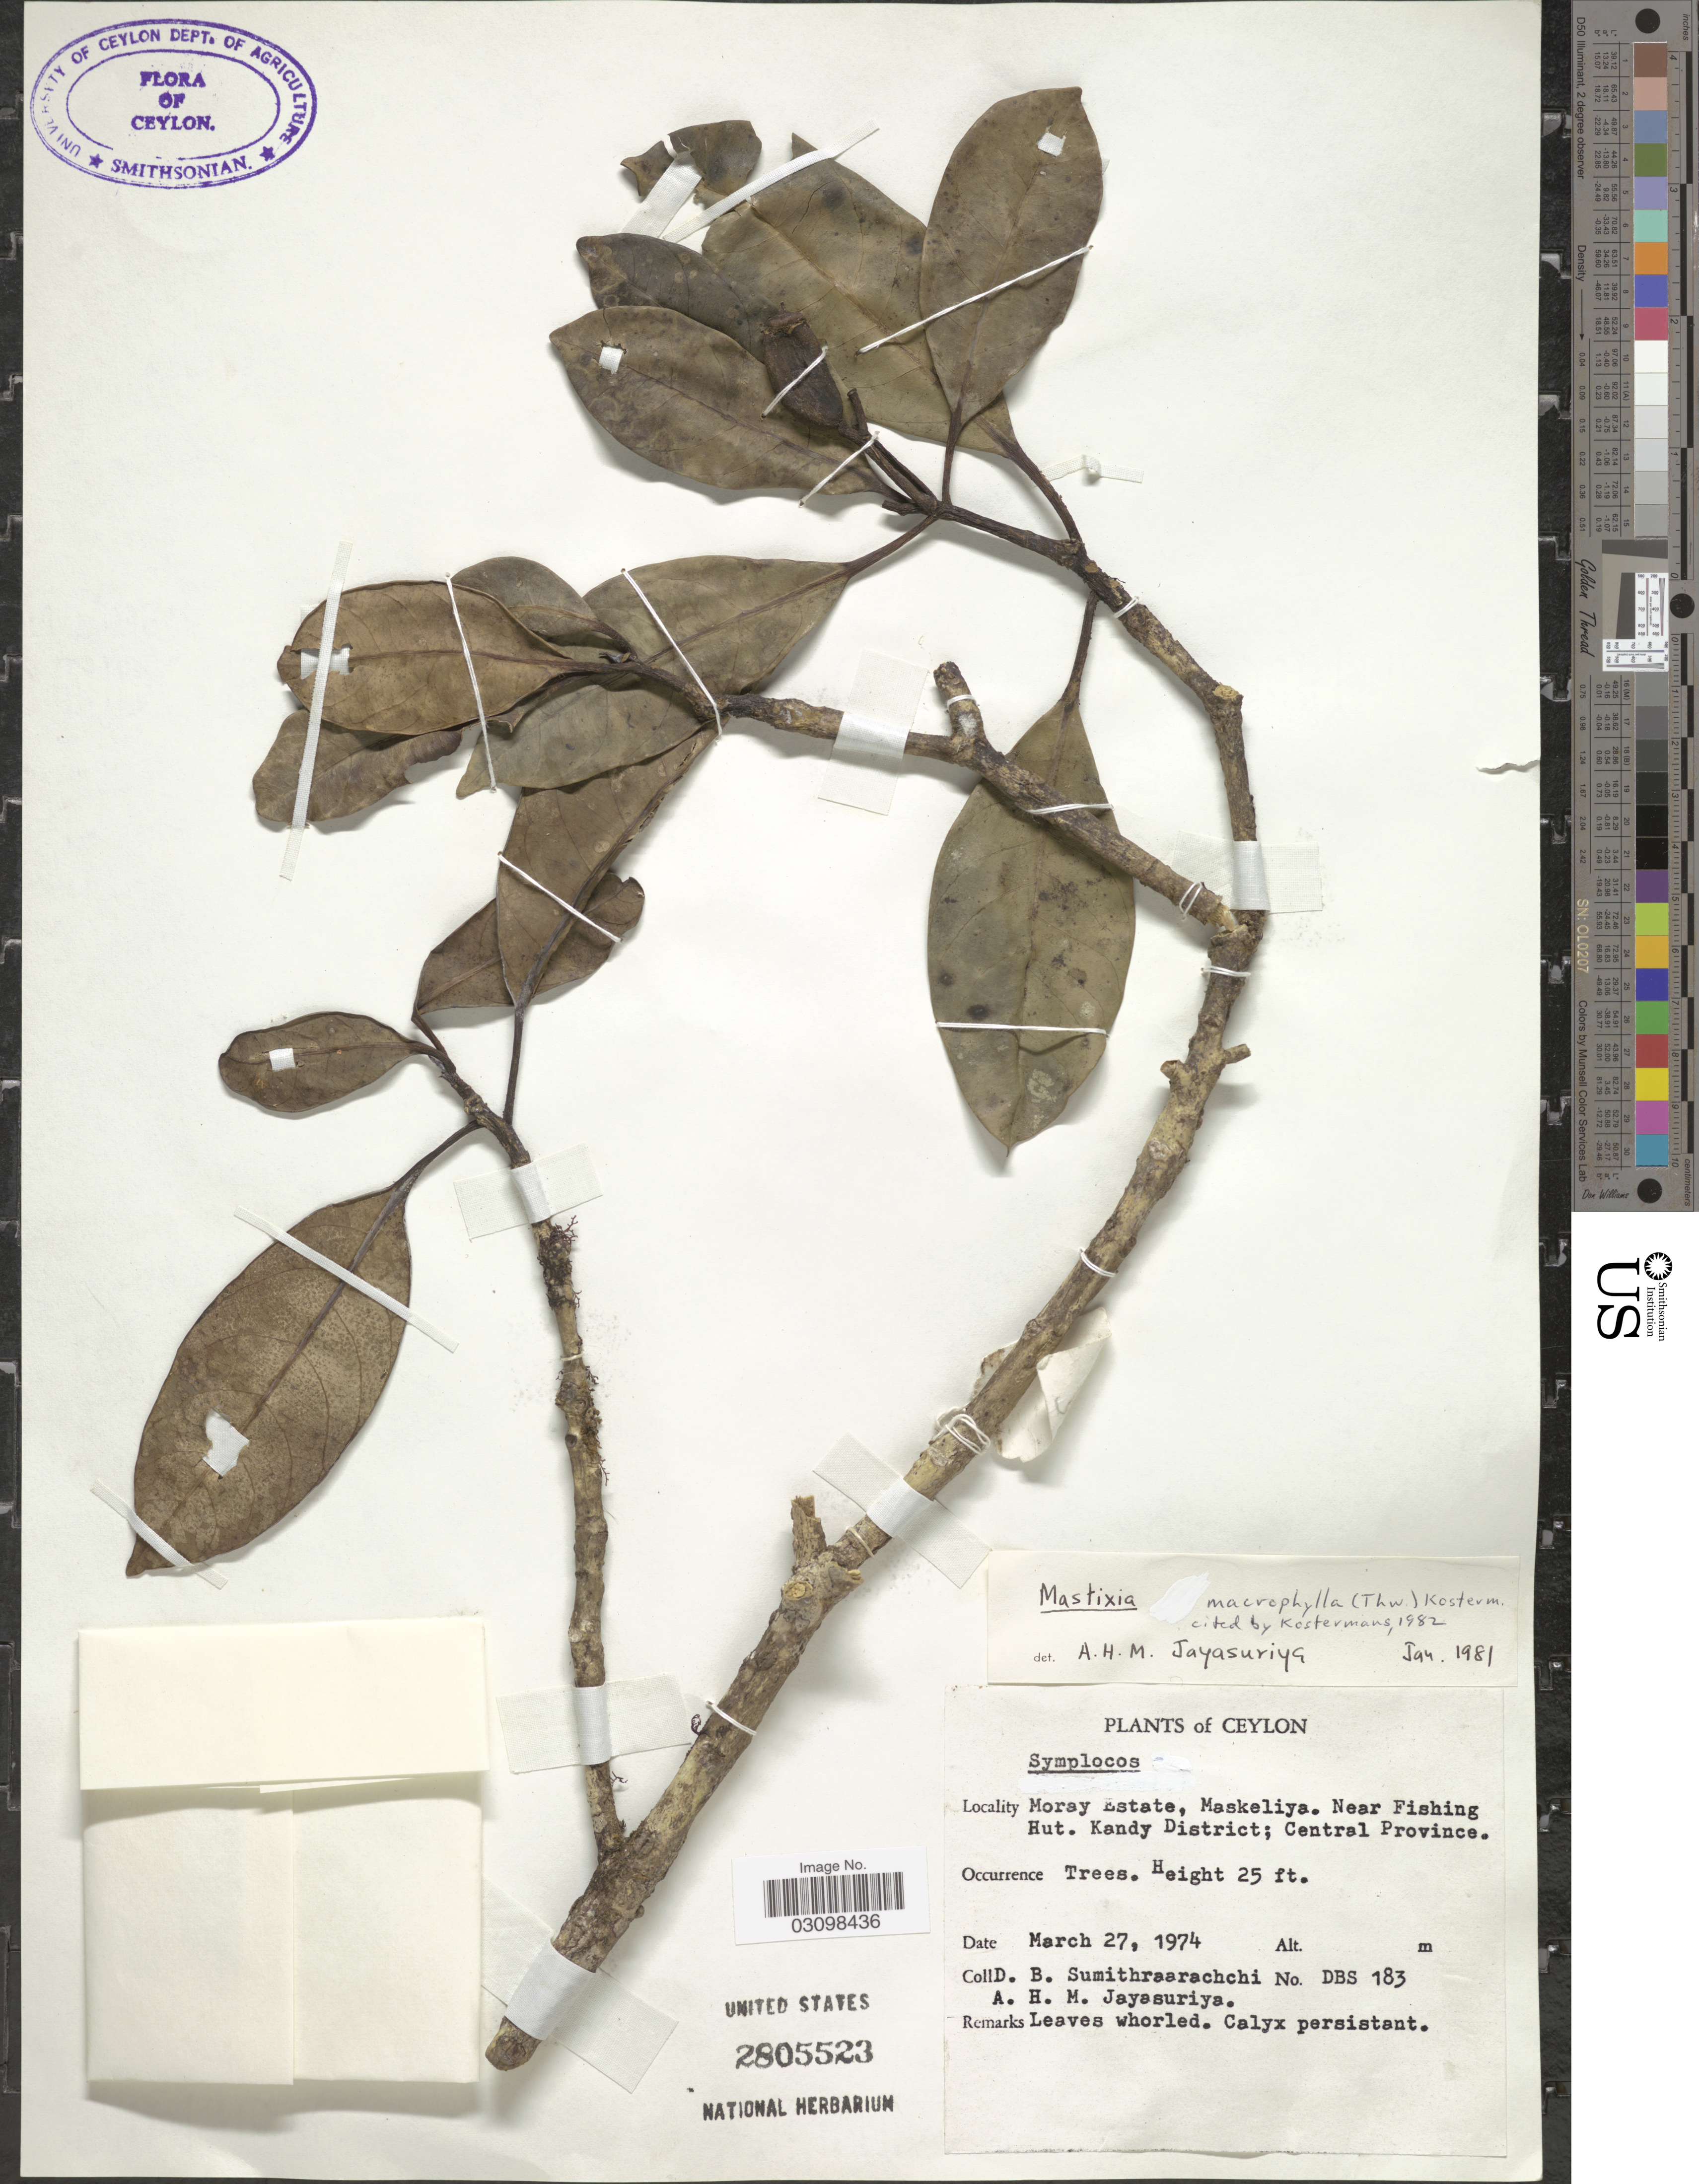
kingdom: Plantae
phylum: Tracheophyta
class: Magnoliopsida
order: Apiales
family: Araliaceae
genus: Oreopanax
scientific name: Oreopanax macrophyllus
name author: Decne. & Planch.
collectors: D. B. Sumithraarachchi & A. H. Jayasuriya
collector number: DBS 183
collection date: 1974-03-27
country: Sri Lanka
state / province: Central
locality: Moray Estate, Maskeliya. Near Fishing Hut. Kandy District. Ceylon.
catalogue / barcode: US 2805523